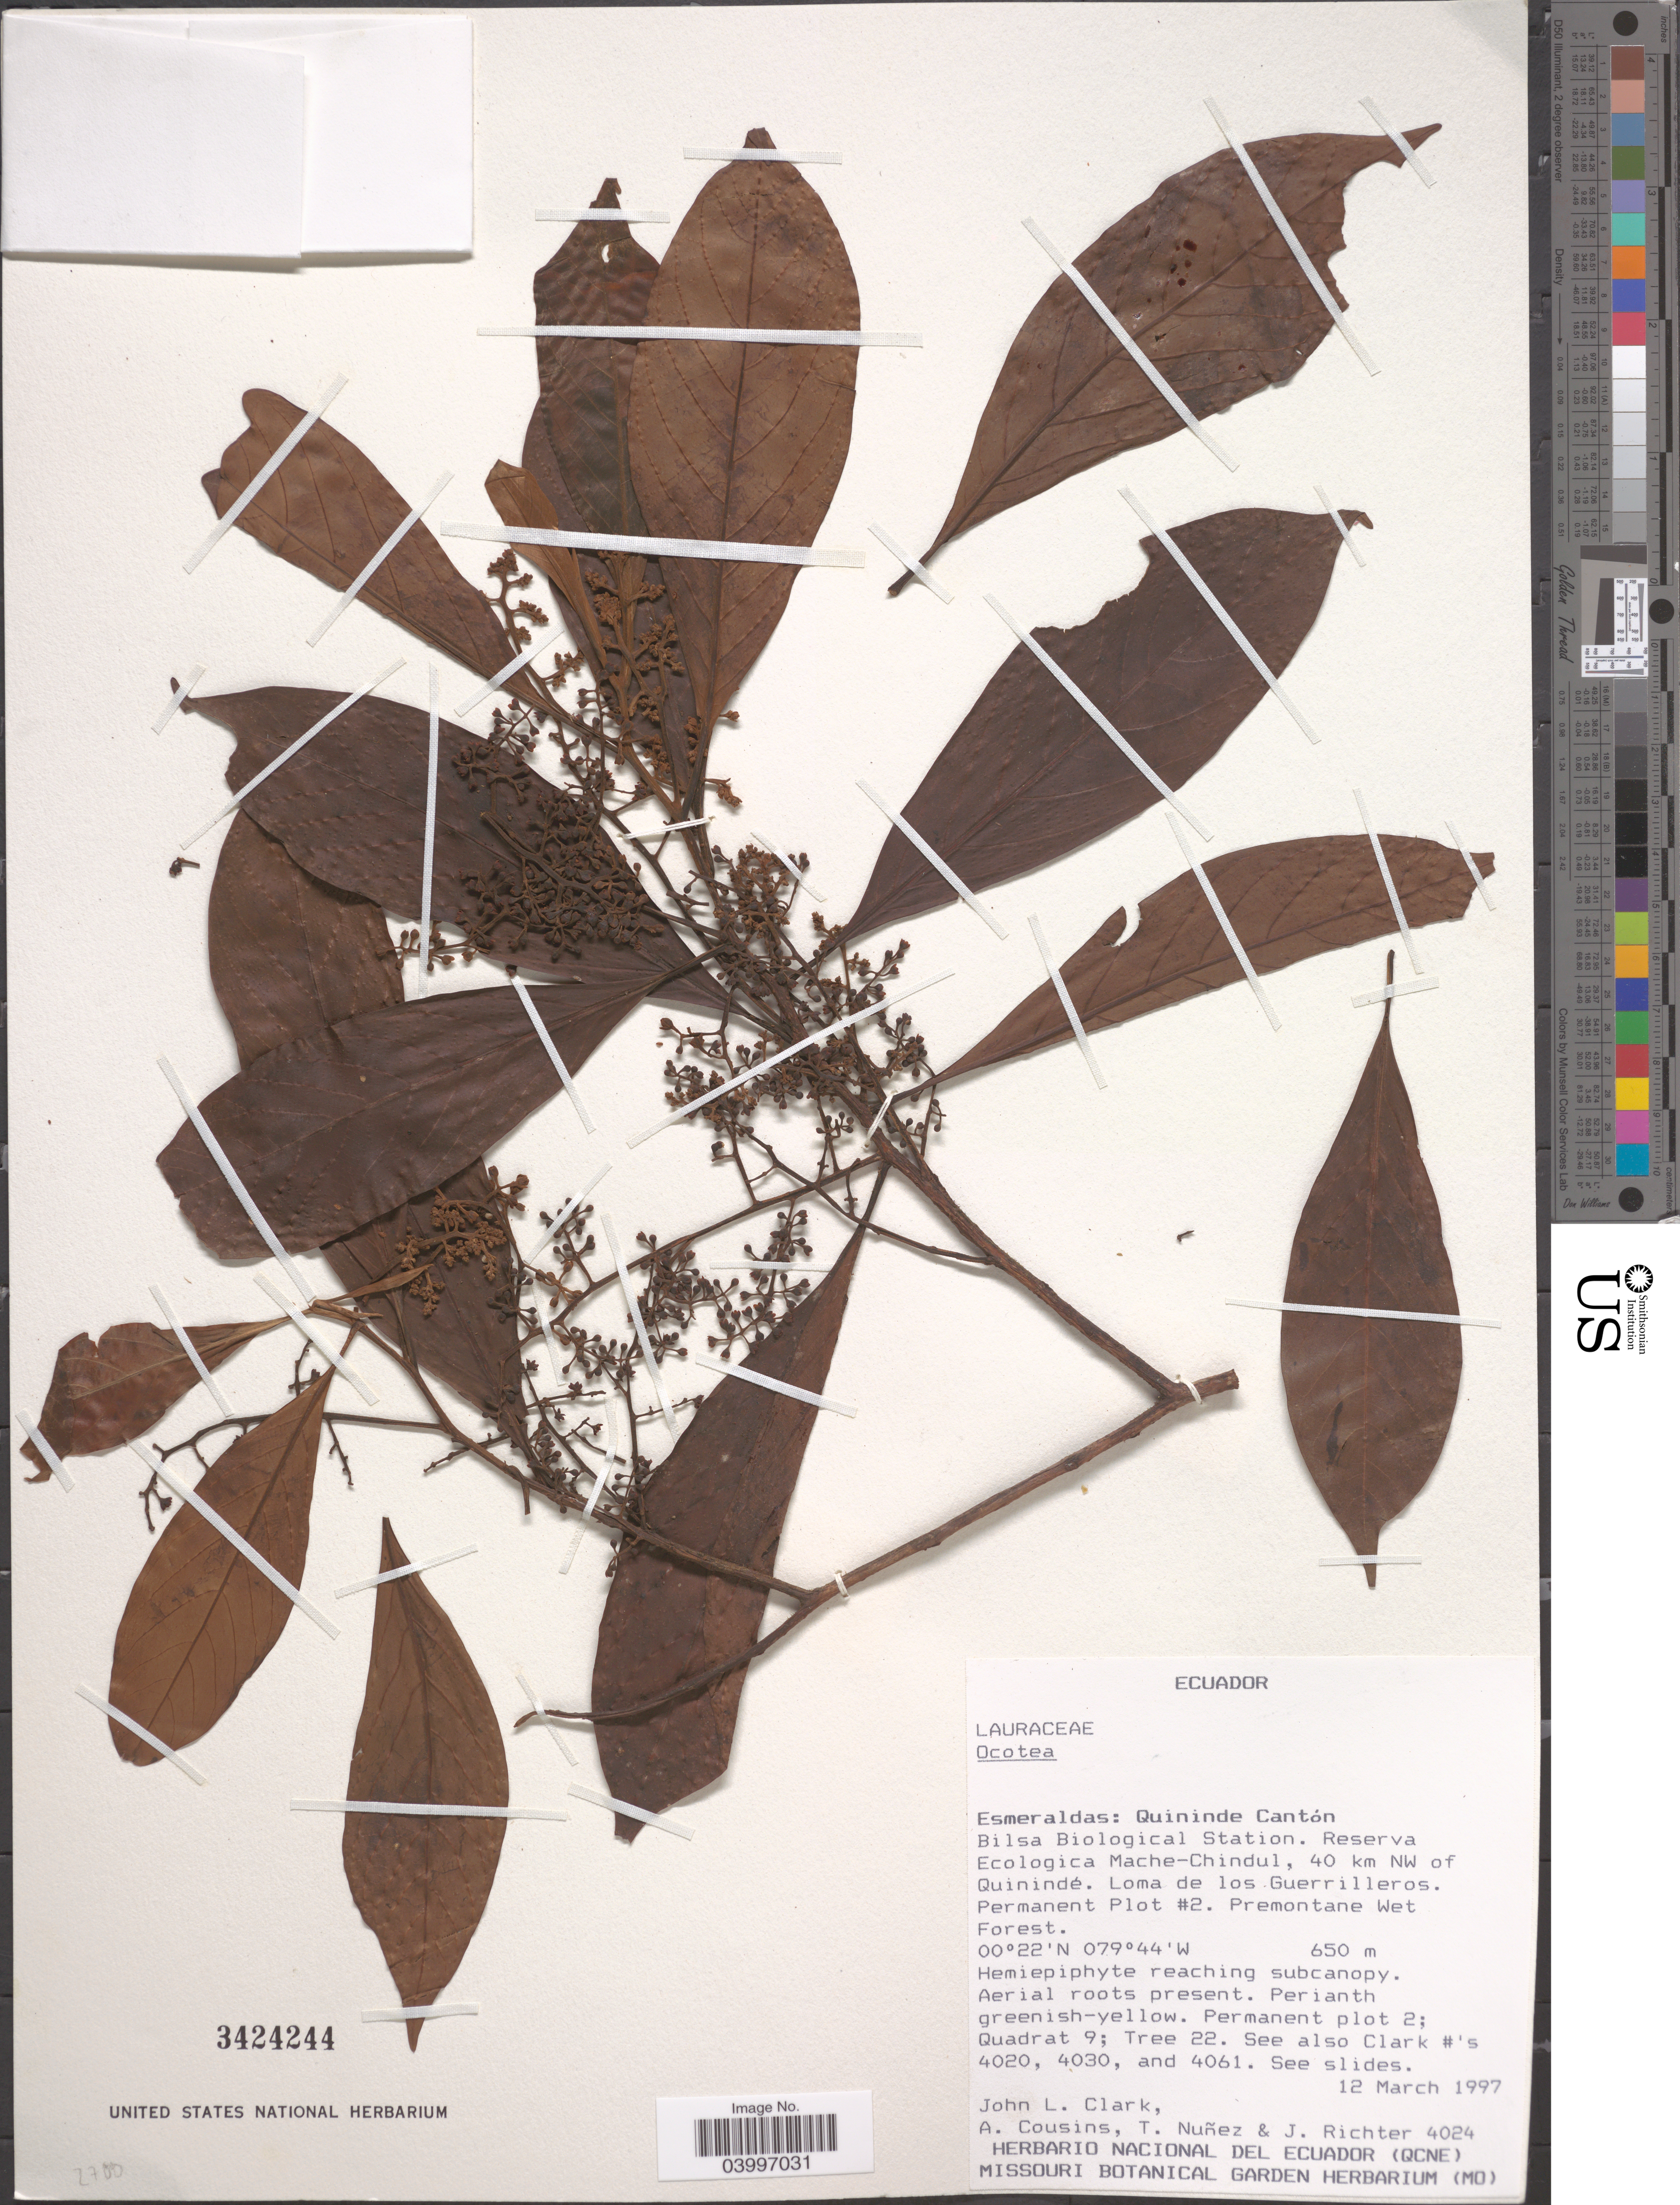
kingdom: Plantae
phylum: Tracheophyta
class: Magnoliopsida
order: Laurales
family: Lauraceae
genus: Ocotea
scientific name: Ocotea sp.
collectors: J. L. Clark, A. Cousins, T. Núñez & J. Richter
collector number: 4024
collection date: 1997-03-12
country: Ecuador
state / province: Esmeraldas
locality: Quininde Cantón. Bilsa Biological Station. Reserva Ecologica Mache-Chindul, 40 km NW of Quinindé. Loma de los Guerrilleros. Permanent Plot #2.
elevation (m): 650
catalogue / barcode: US 3424244